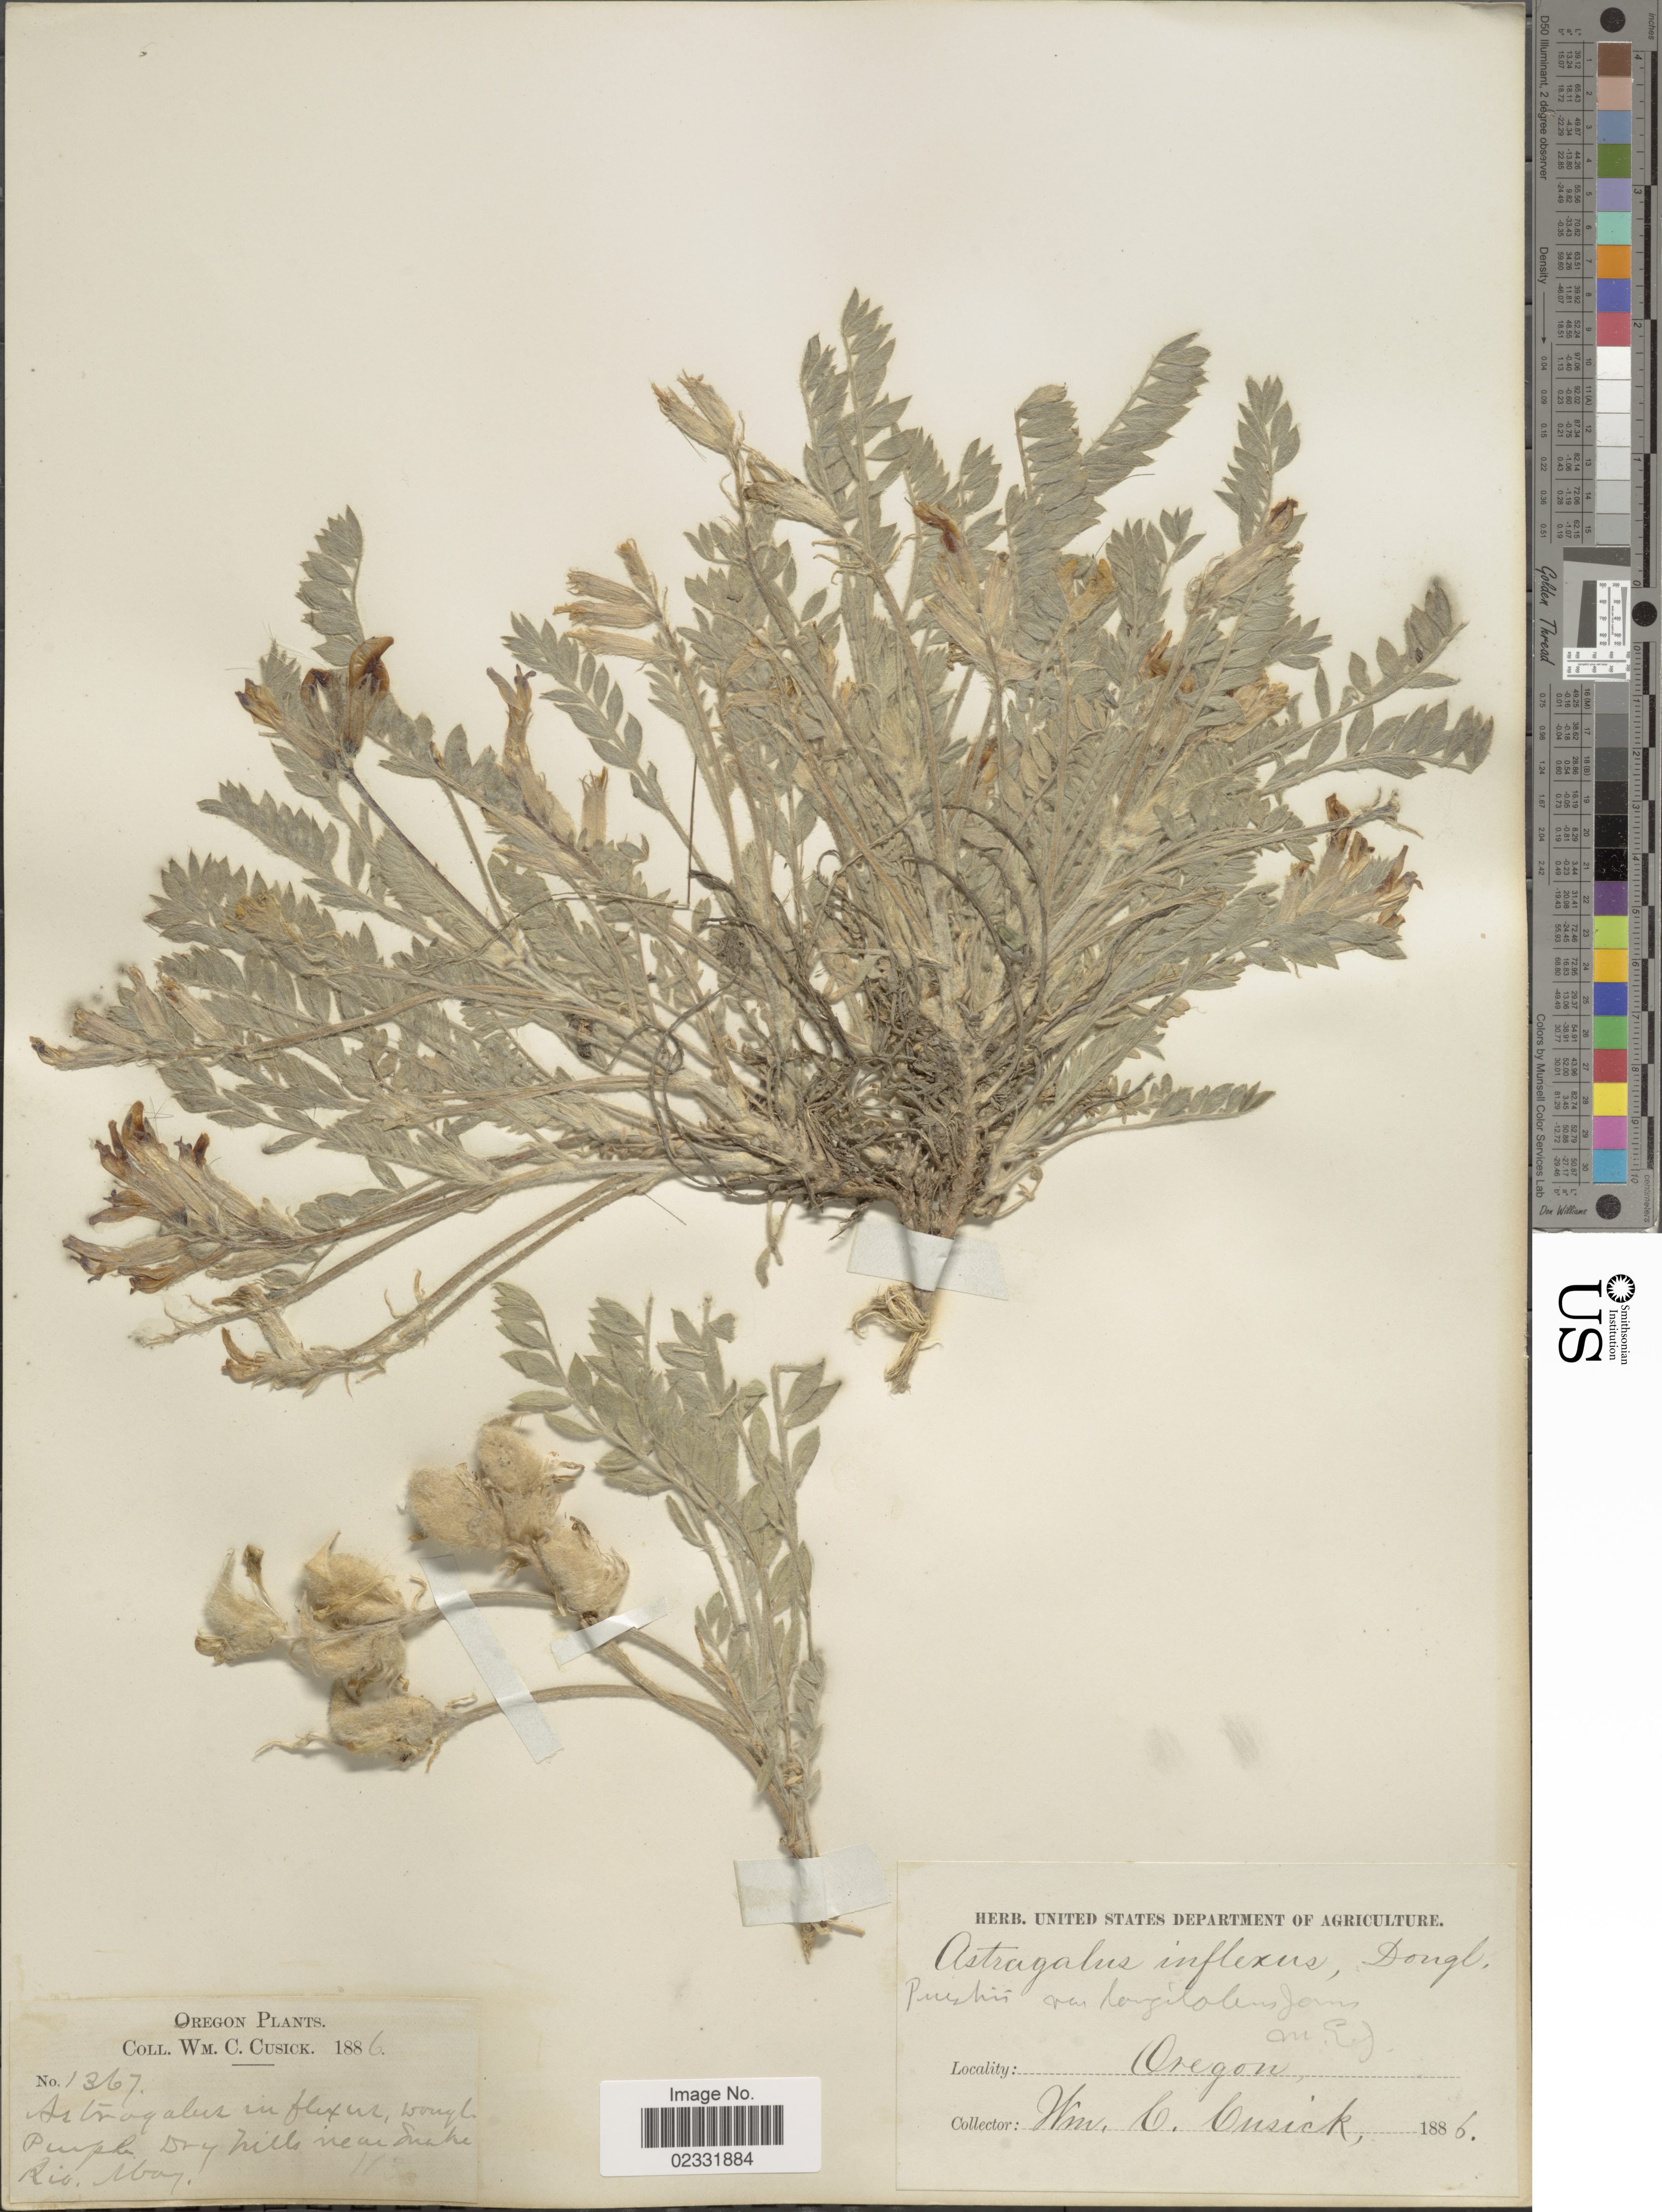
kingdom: Plantae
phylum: Tracheophyta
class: Magnoliopsida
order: Fabales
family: Fabaceae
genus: Astragalus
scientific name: Astragalus inflexus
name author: Douglas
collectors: W. C. Cusick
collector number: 1367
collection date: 1886-05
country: United States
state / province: Oregon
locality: Dry hills near Snake Riv.